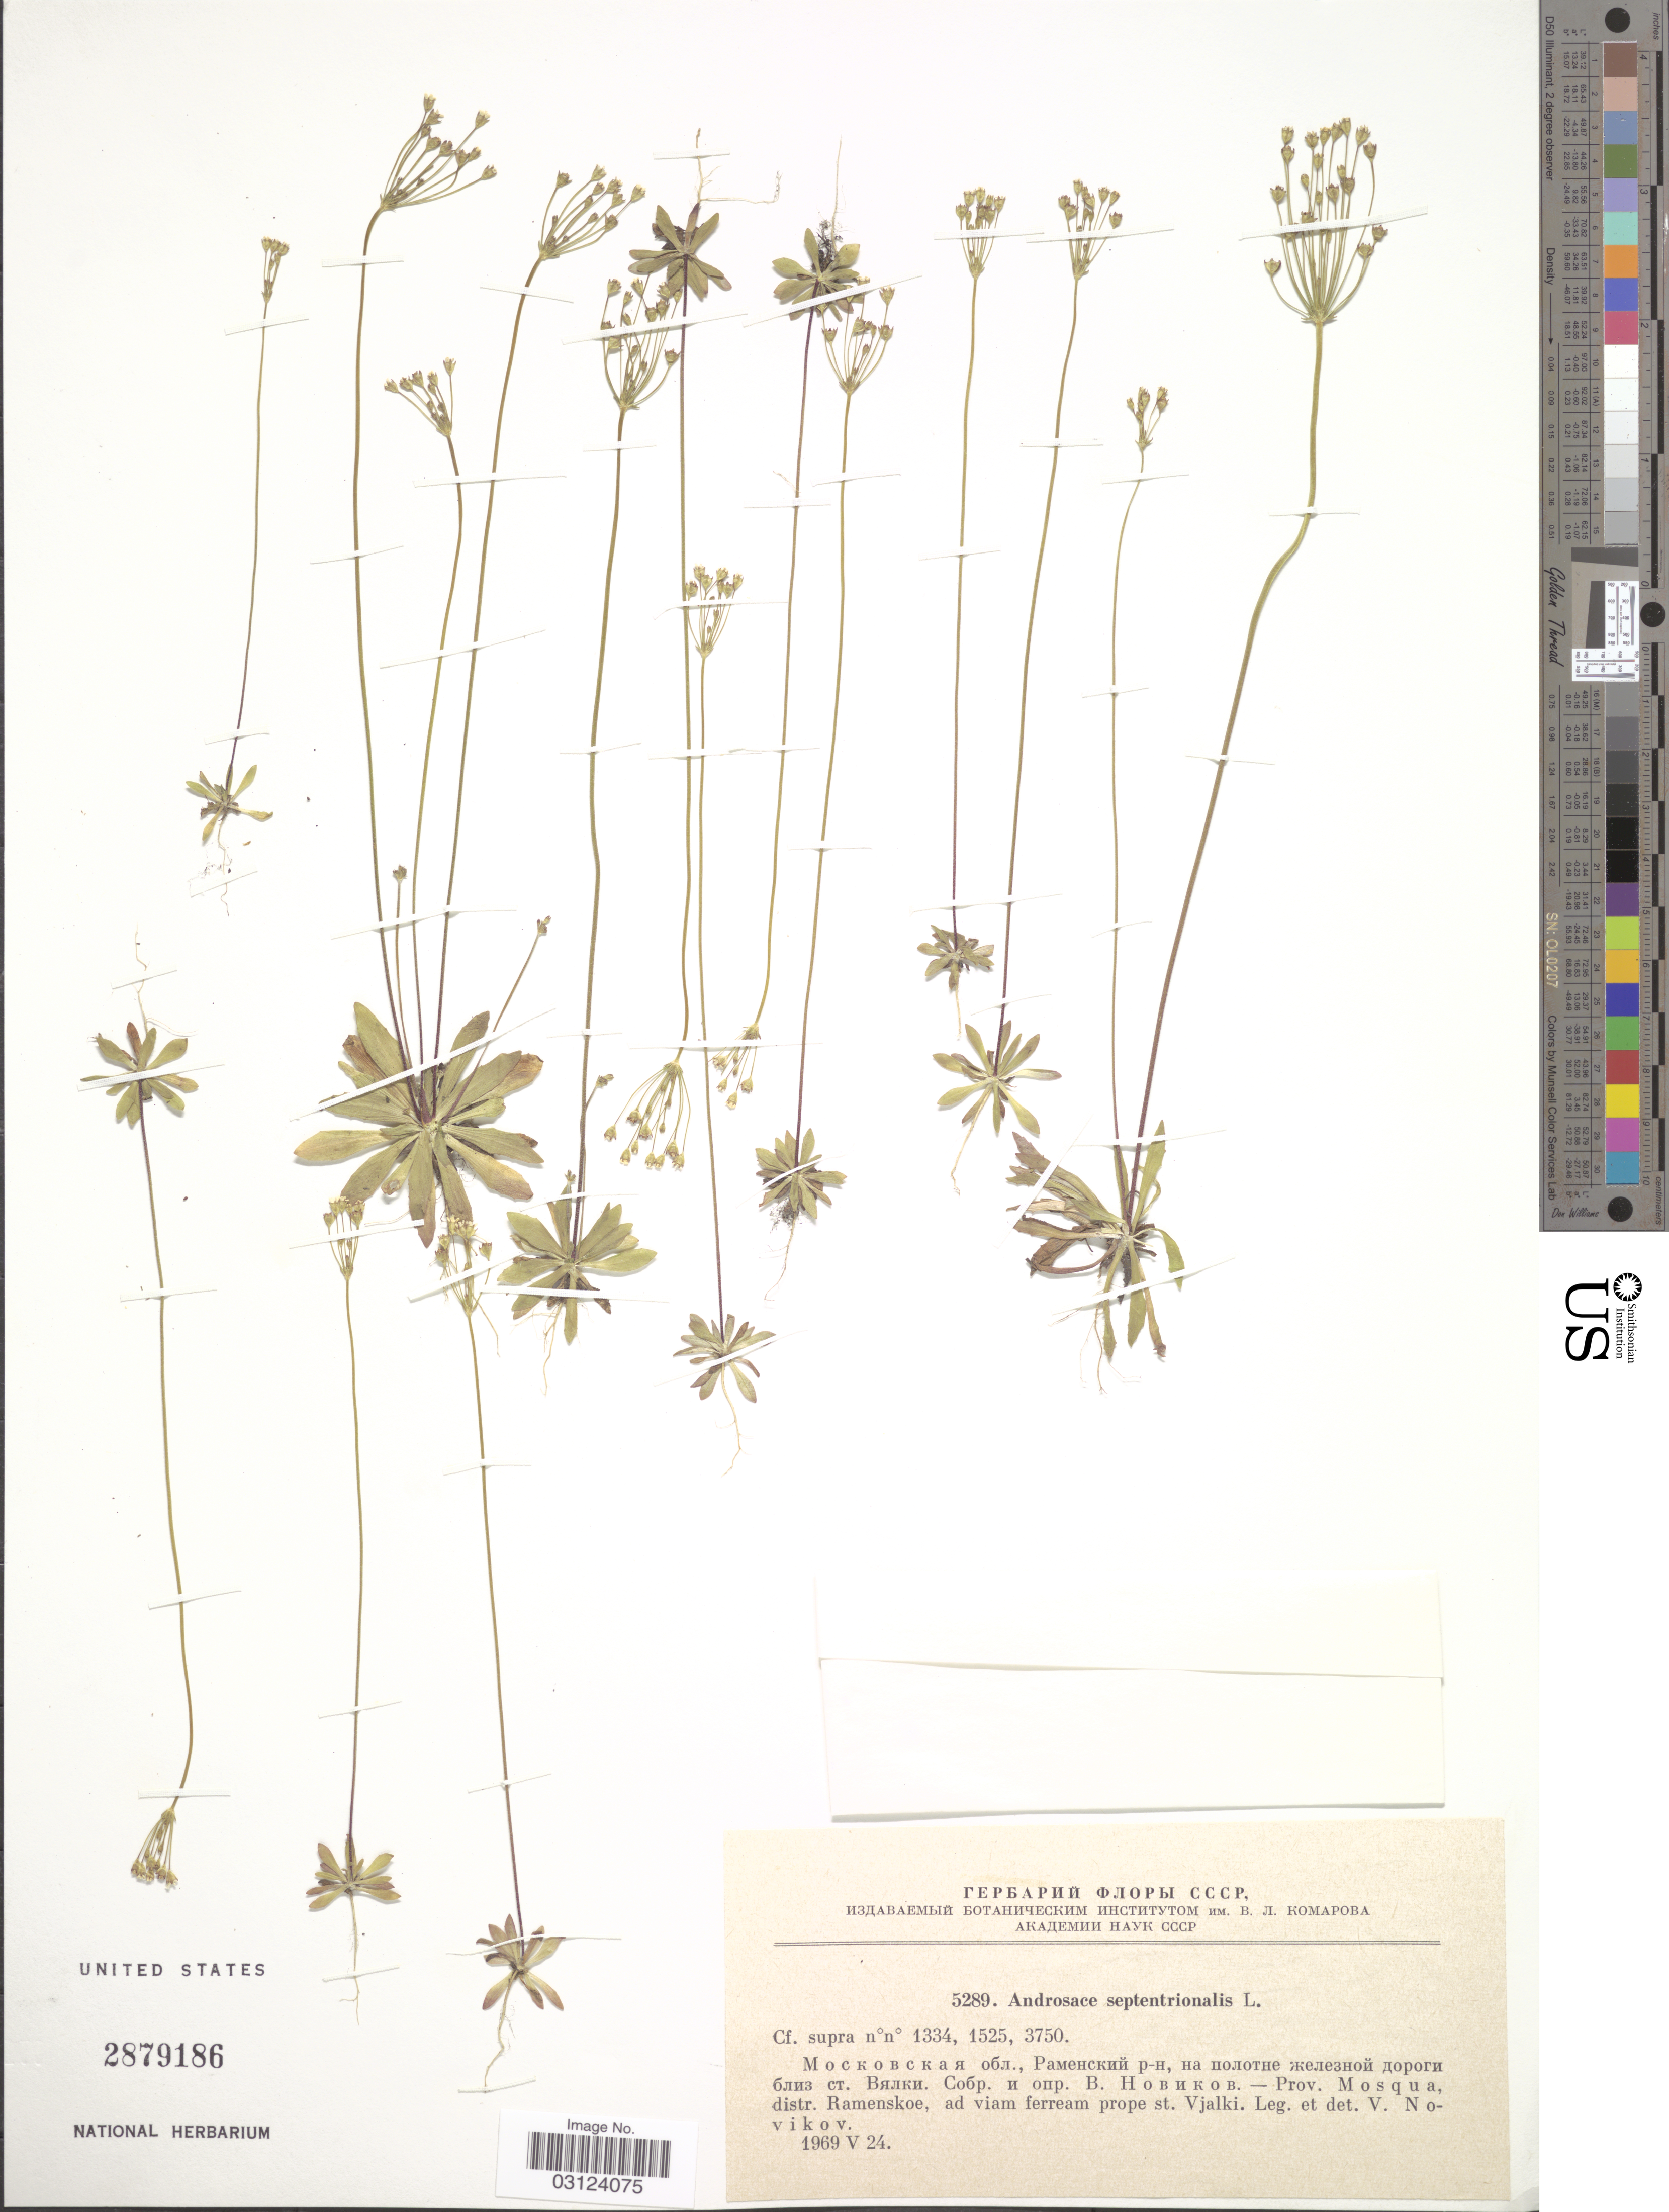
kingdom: Plantae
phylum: Tracheophyta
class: Magnoliopsida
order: Ericales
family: Primulaceae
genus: Androsace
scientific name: Androsace septentrionalis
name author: L.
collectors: V. Novikov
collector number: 5289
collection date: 1969-05-24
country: Russian Federation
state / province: Moscow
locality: Prov. Mosqua, distr. Ramenskoe, ad viam ferream prope st. Vjalki.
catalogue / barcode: US 2879186